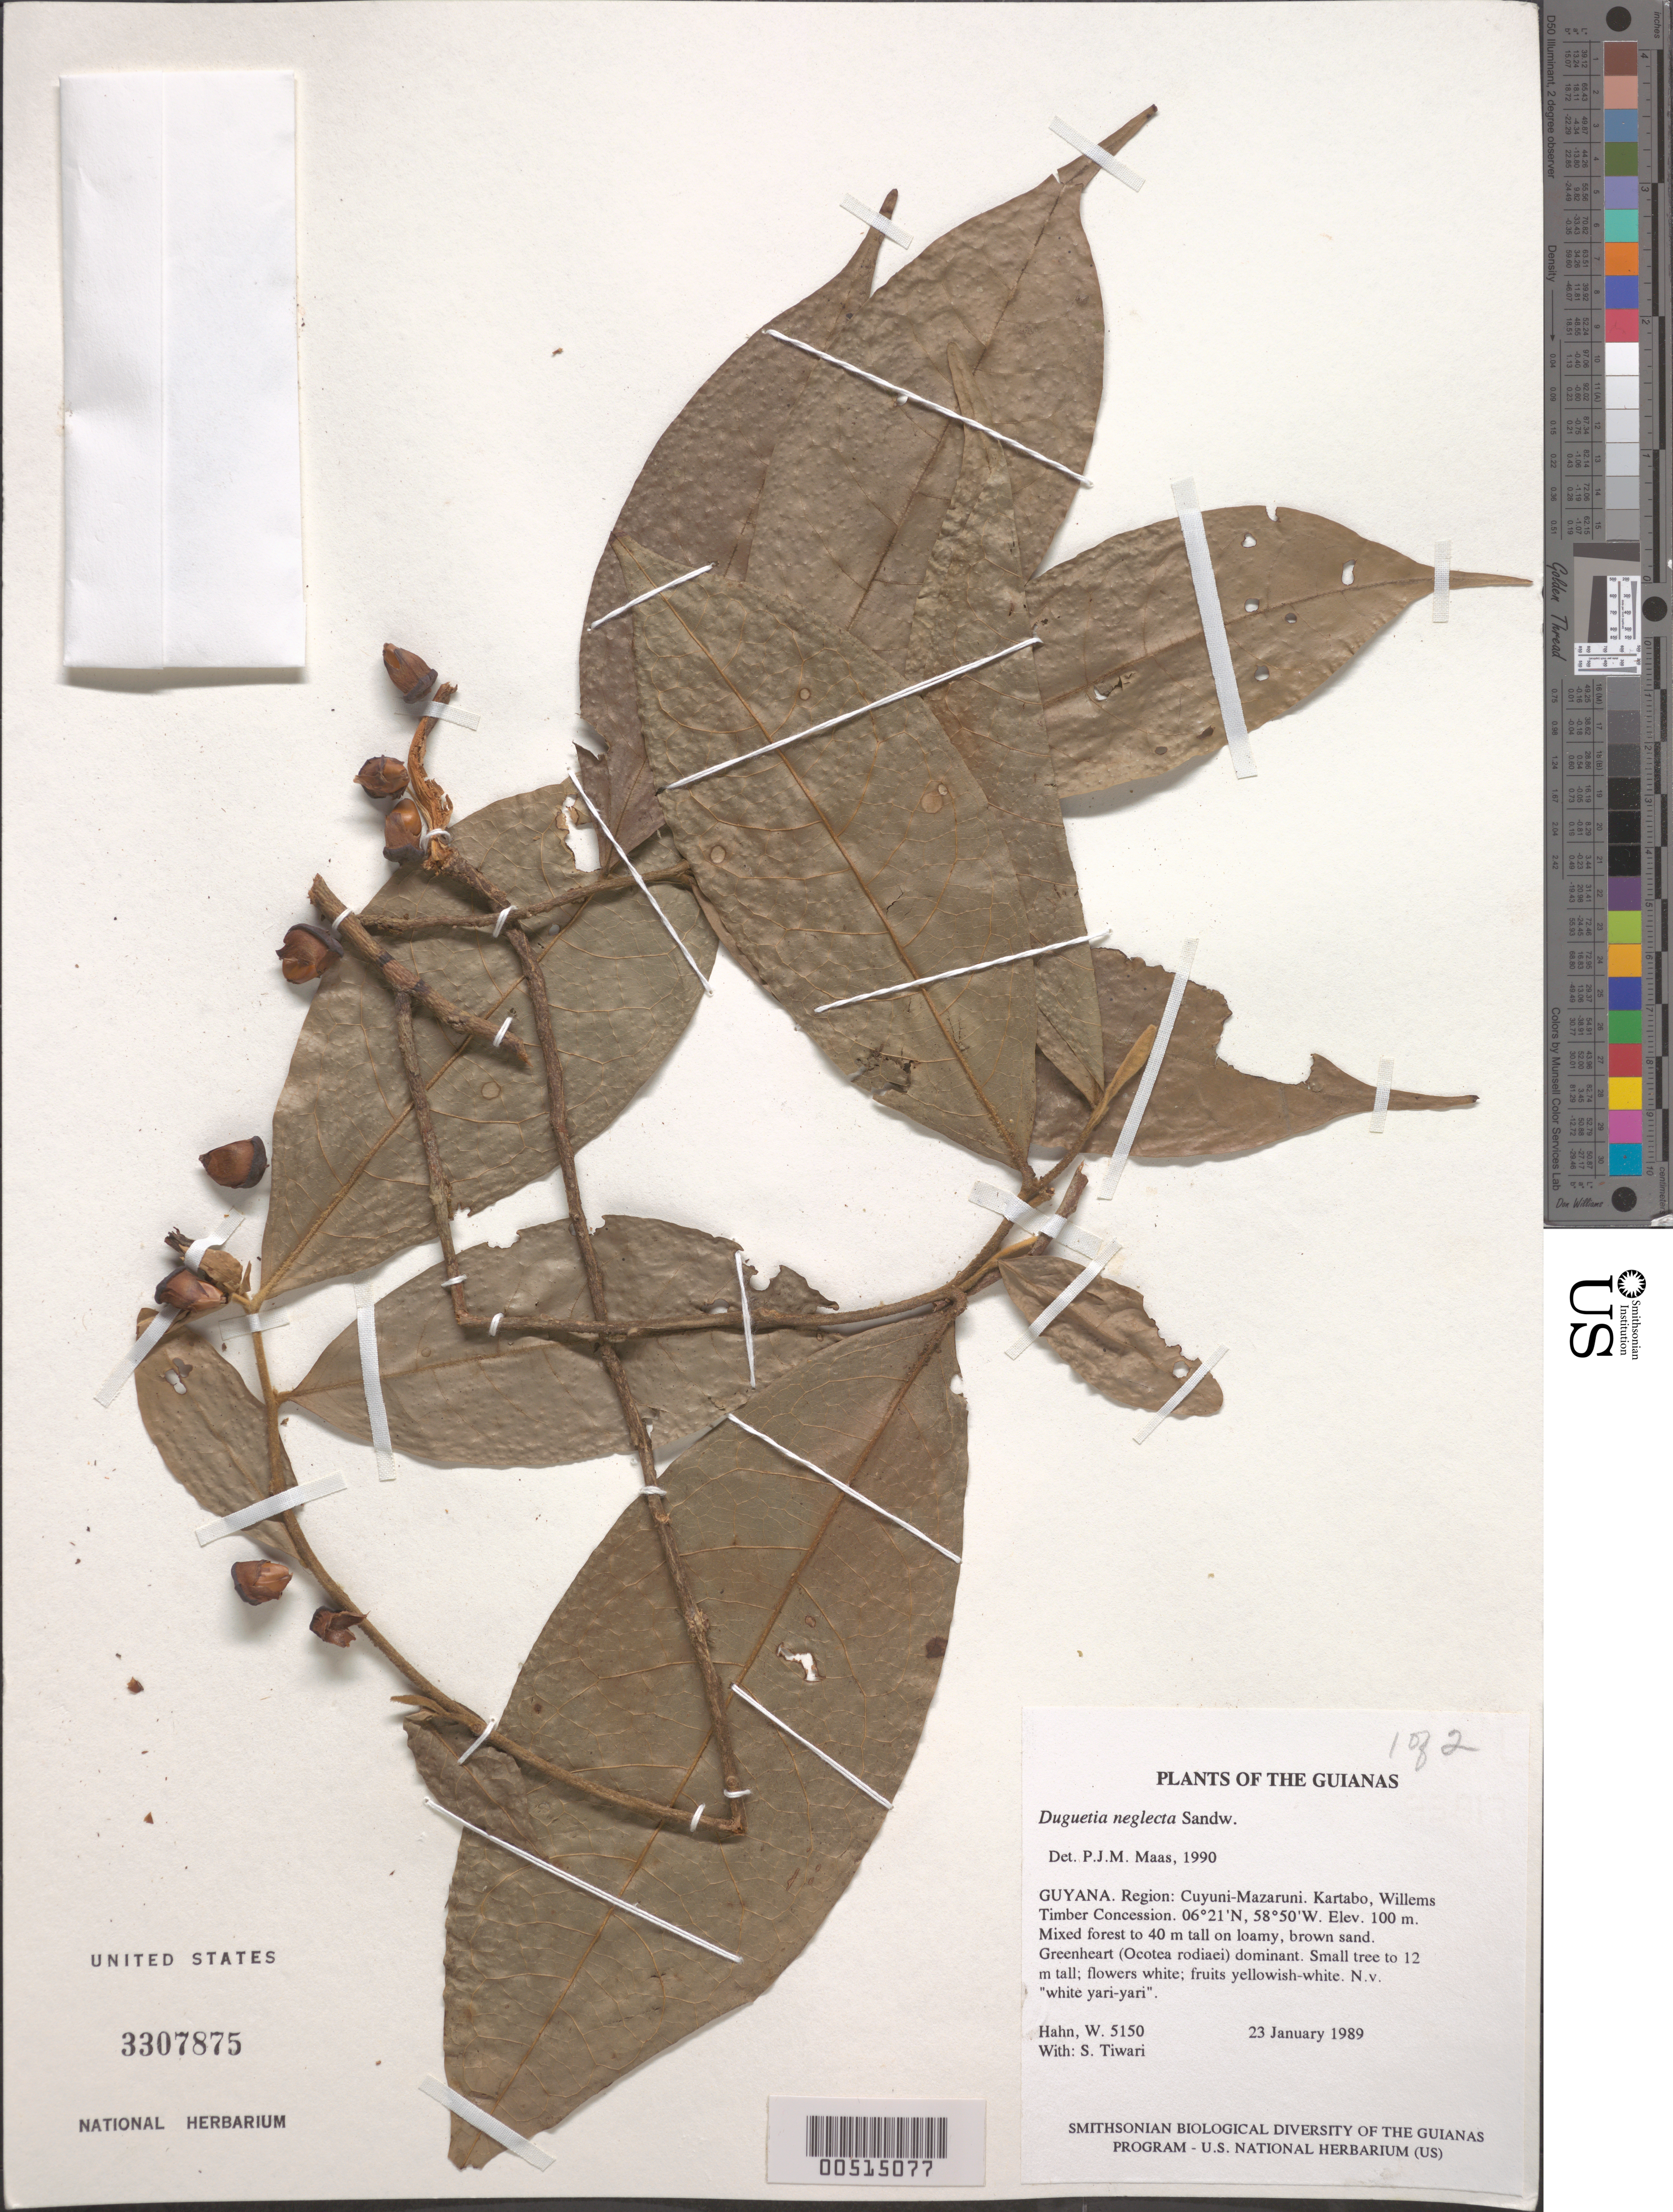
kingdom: Plantae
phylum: Tracheophyta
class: Magnoliopsida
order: Magnoliales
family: Annonaceae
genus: Duguetia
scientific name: Duguetia neglecta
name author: Sandwith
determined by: Maas, Paul J. M.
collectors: W. Hahn & S. Tiwari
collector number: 5150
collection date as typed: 23 January 1989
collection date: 1989-01-23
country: Guyana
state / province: Cuyuni-Mazaruni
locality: Kartabo, Willems Timber concession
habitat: Mixed forest to 40 m tall on loamy, brown sand. Greenheart (Ocotea rodiaei) dominant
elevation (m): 100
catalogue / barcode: US 3307875